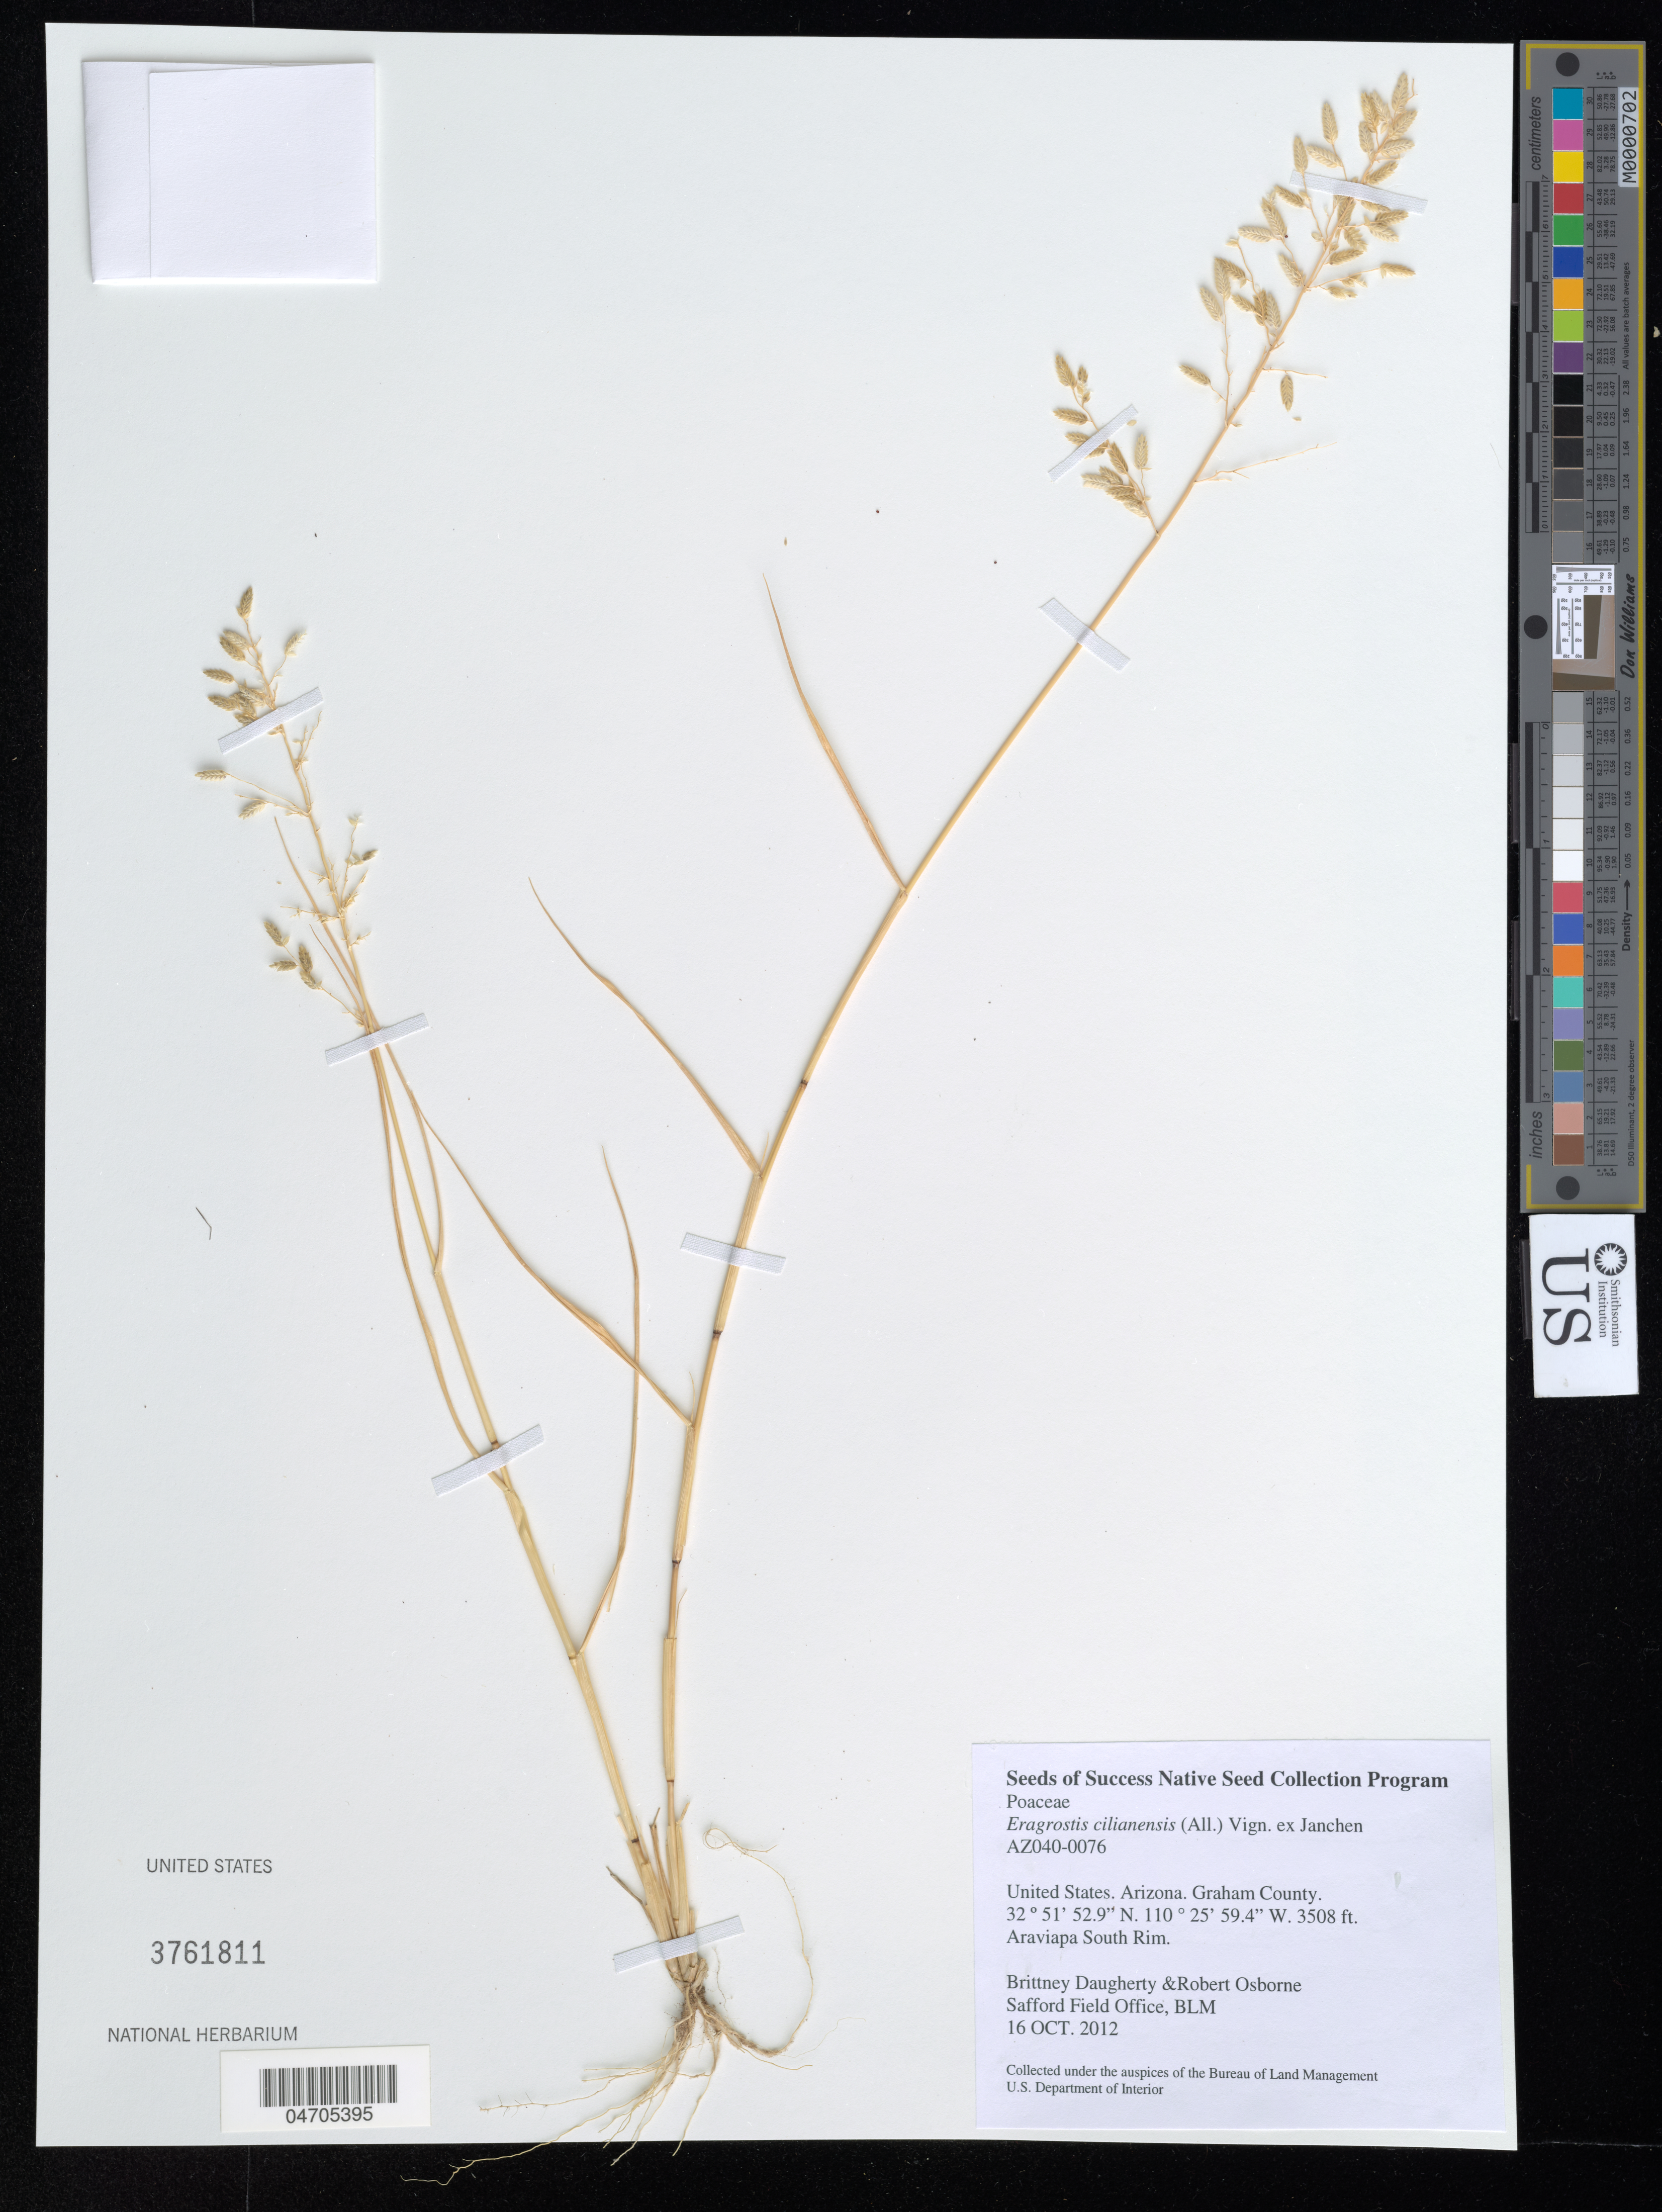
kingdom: Plantae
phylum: Tracheophyta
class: Liliopsida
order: Poales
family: Poaceae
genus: Eragrostis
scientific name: Eragrostis cilianensis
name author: (All.) Vignolo ex Janch.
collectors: B. Daugherty & R. Osborne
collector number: AZ040-0076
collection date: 2012-10-16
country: United States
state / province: Arizona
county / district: Graham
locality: Graham County. Araviapa South Rim.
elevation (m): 1069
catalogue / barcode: US 3761811